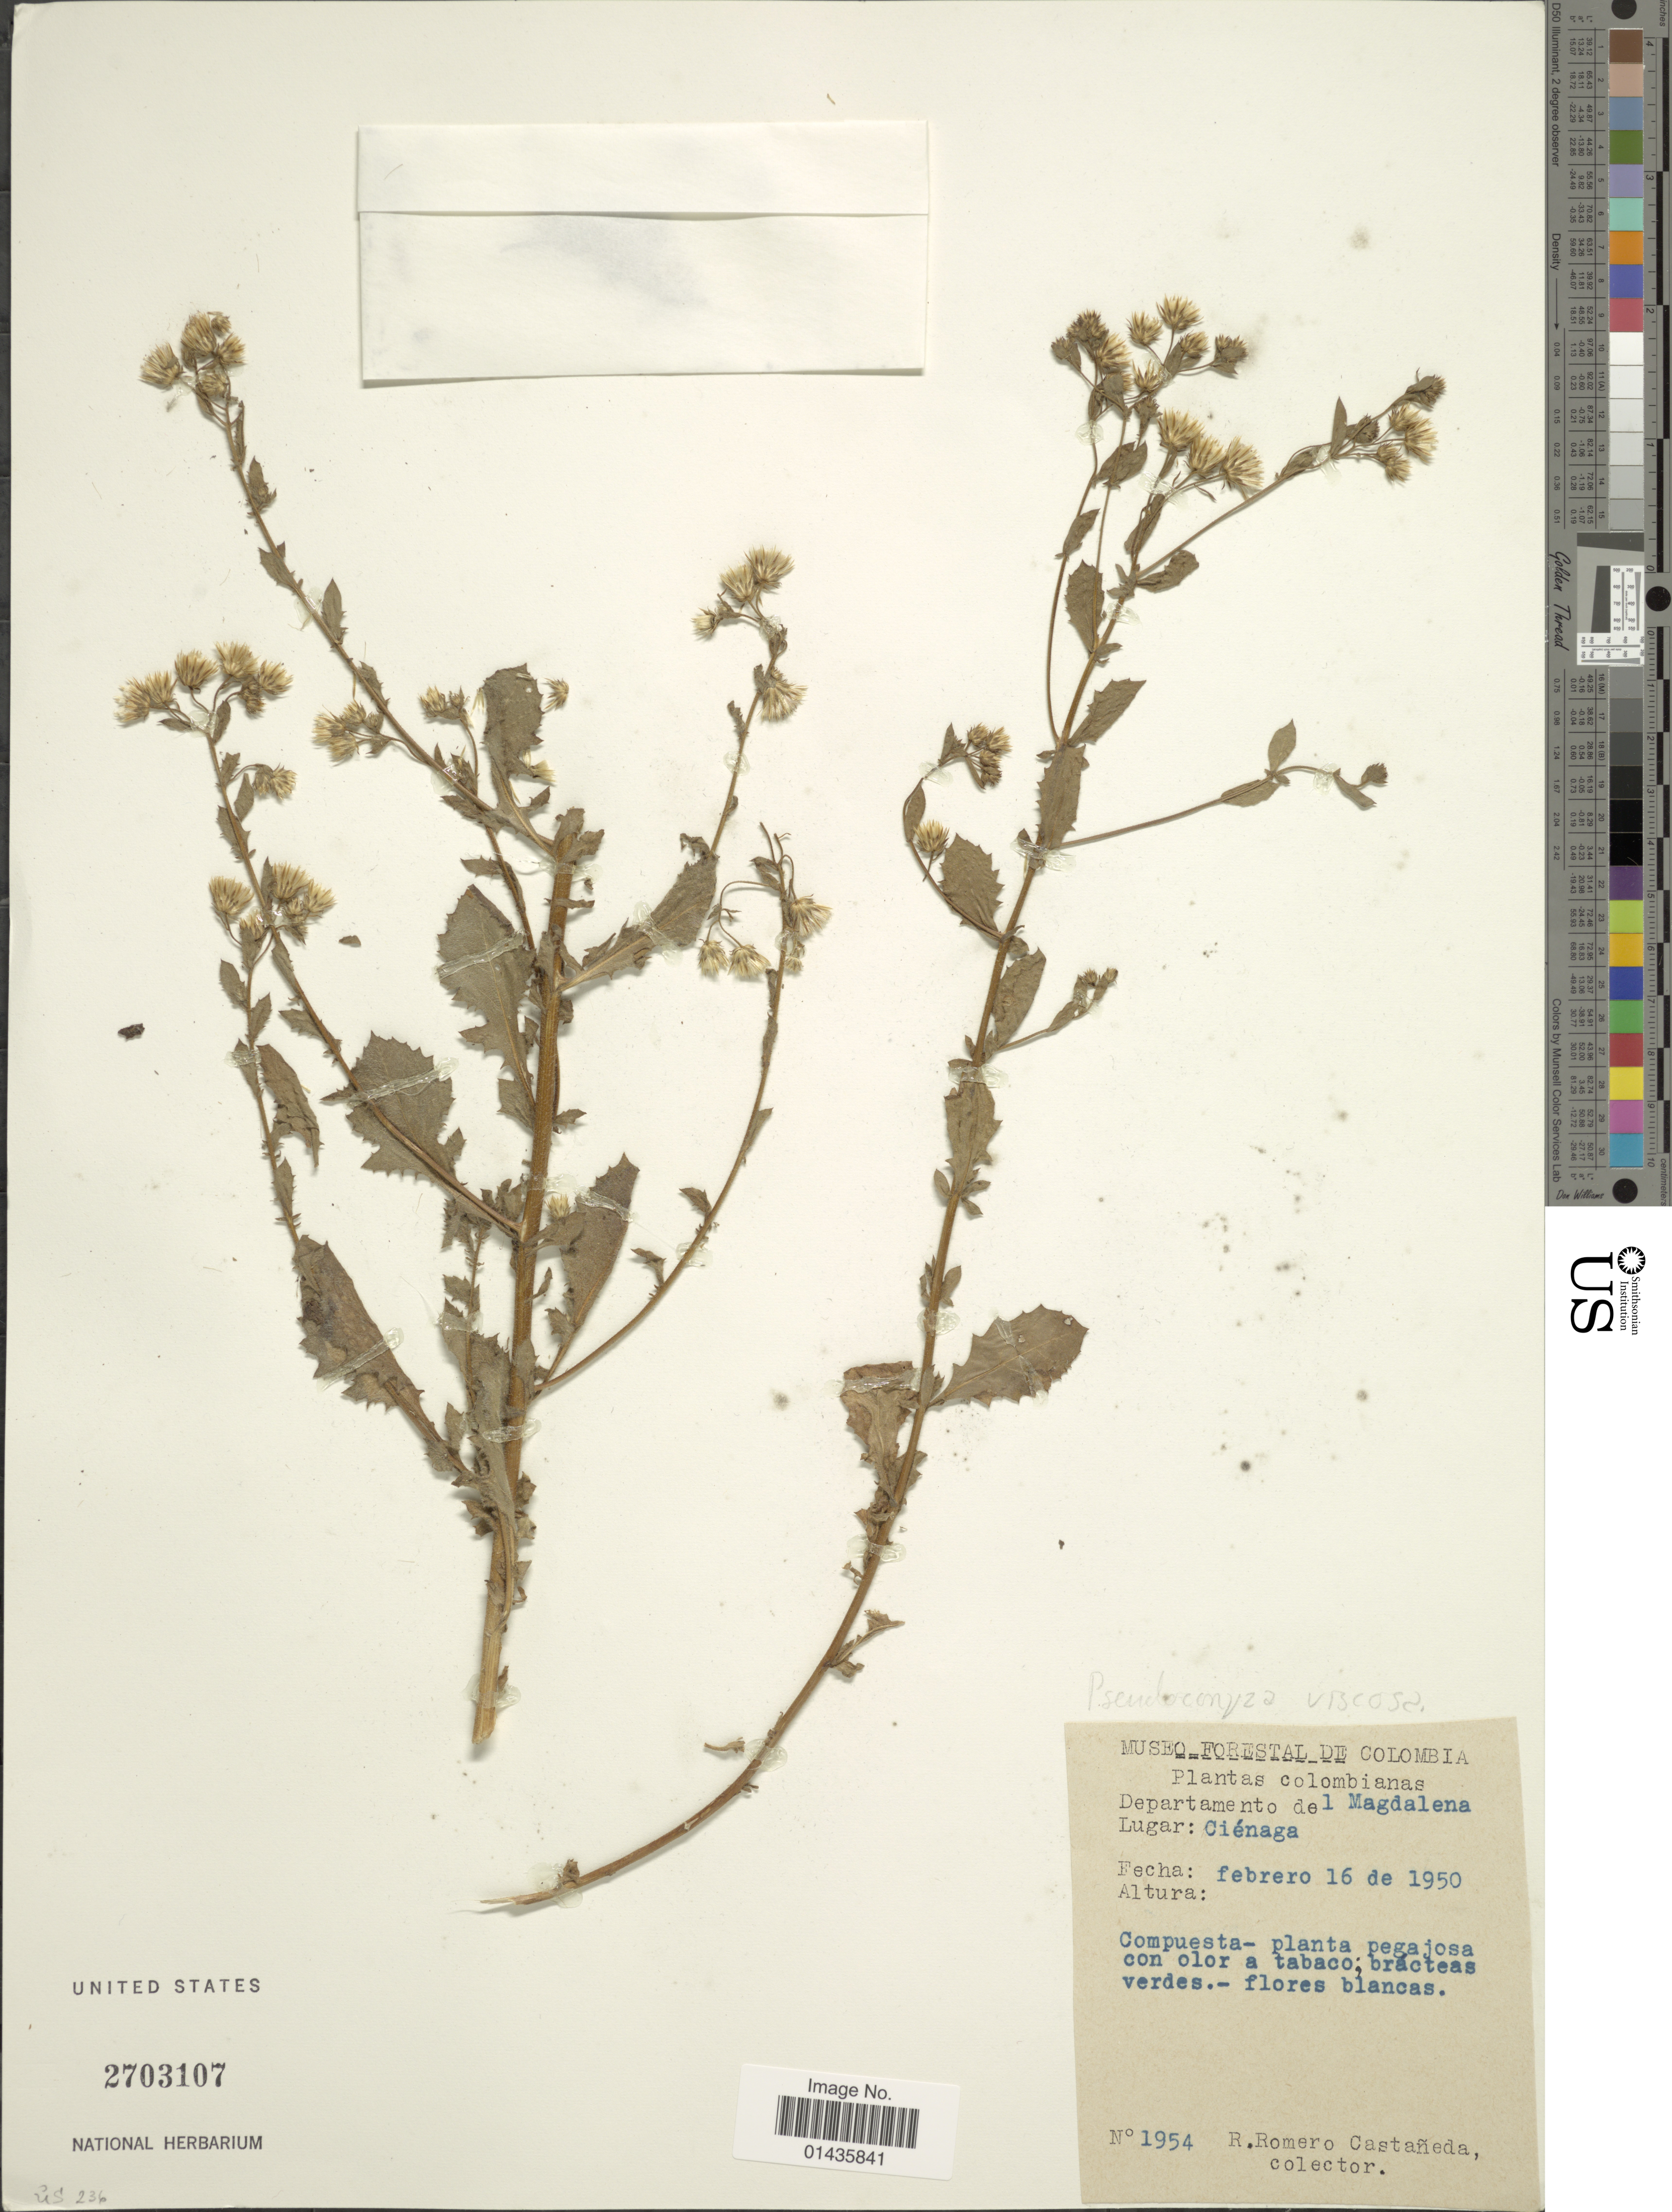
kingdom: Plantae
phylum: Tracheophyta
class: Magnoliopsida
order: Asterales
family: Asteraceae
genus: Pseudoconyza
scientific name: Pseudoconyza viscosa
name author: (Mill.) D'Arcy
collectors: R. Romero Castañeda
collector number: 1954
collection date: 1950-02-16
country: Colombia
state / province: Magdalena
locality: Cienaga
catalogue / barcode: US 2703107